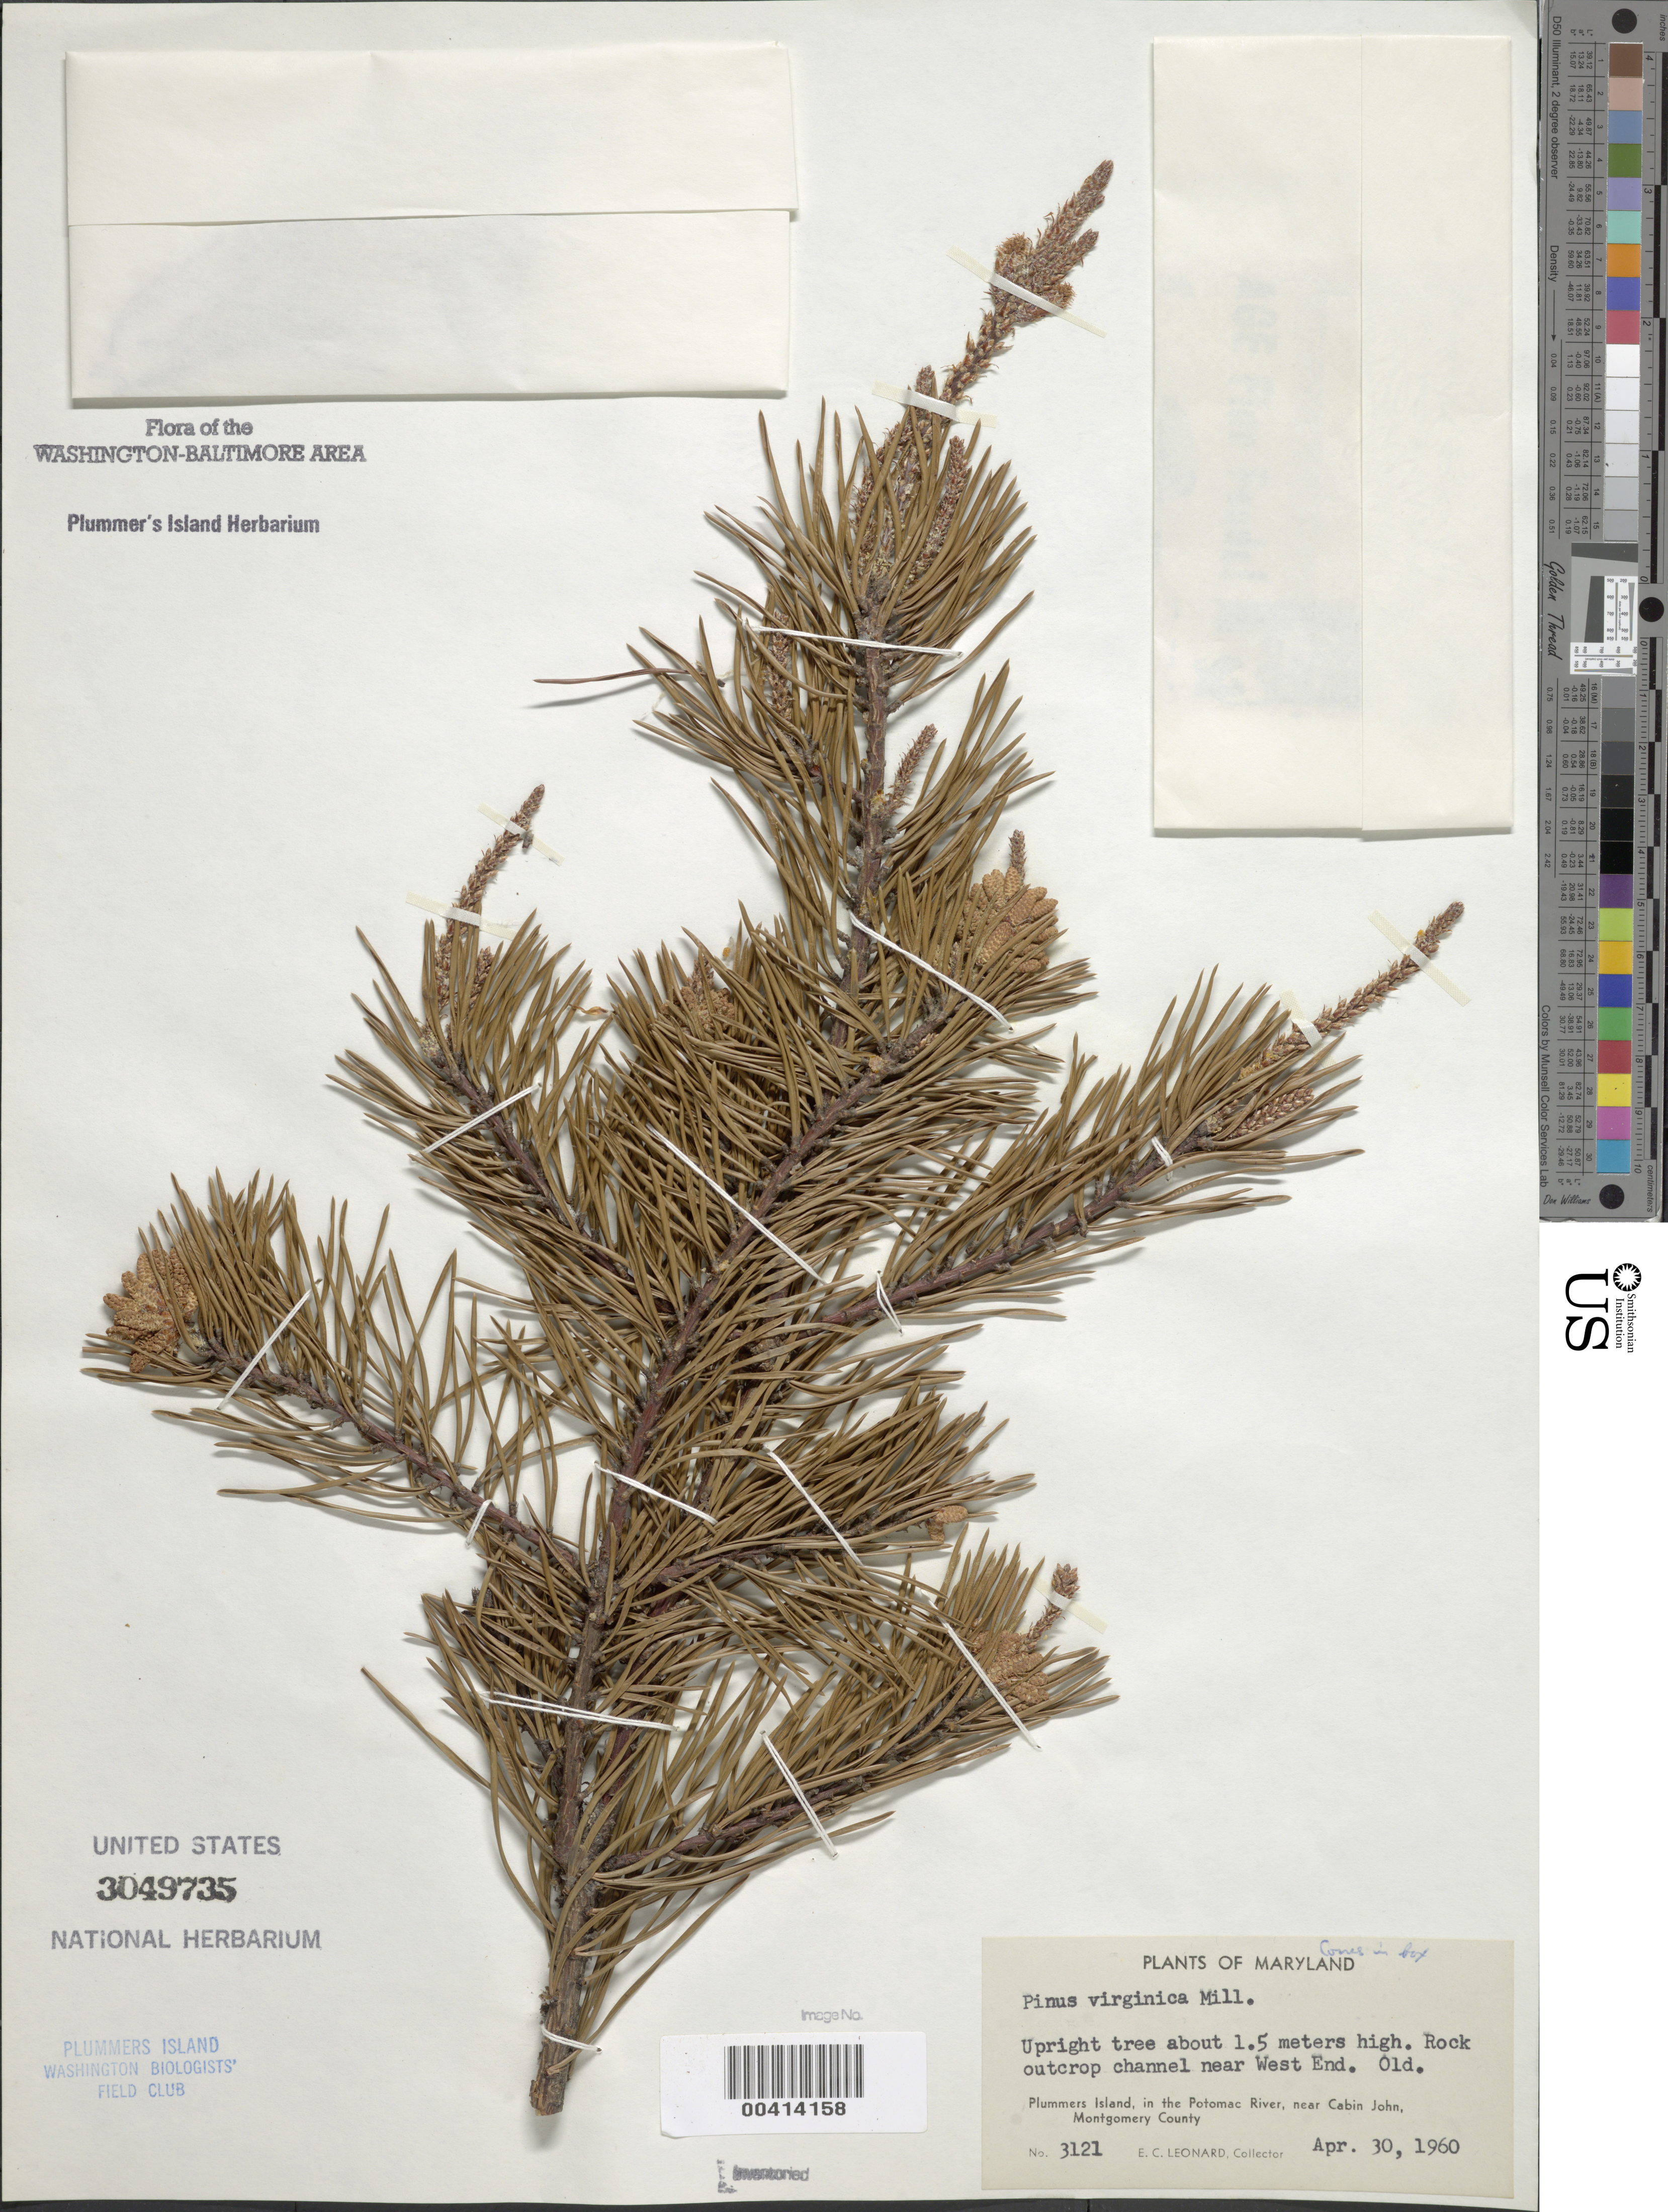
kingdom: Plantae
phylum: Tracheophyta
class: Pinopsida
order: Pinales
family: Pinaceae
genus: Pinus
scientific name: Pinus virginiana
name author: Mill.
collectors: E. C. Leonard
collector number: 3121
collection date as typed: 30 Apr 1960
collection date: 1960-04-30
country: United States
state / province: Maryland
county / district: Montgomery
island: Plummers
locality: Plummer's Island; rock outcrop channel near west end C. & O. Canal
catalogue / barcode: US 3049735